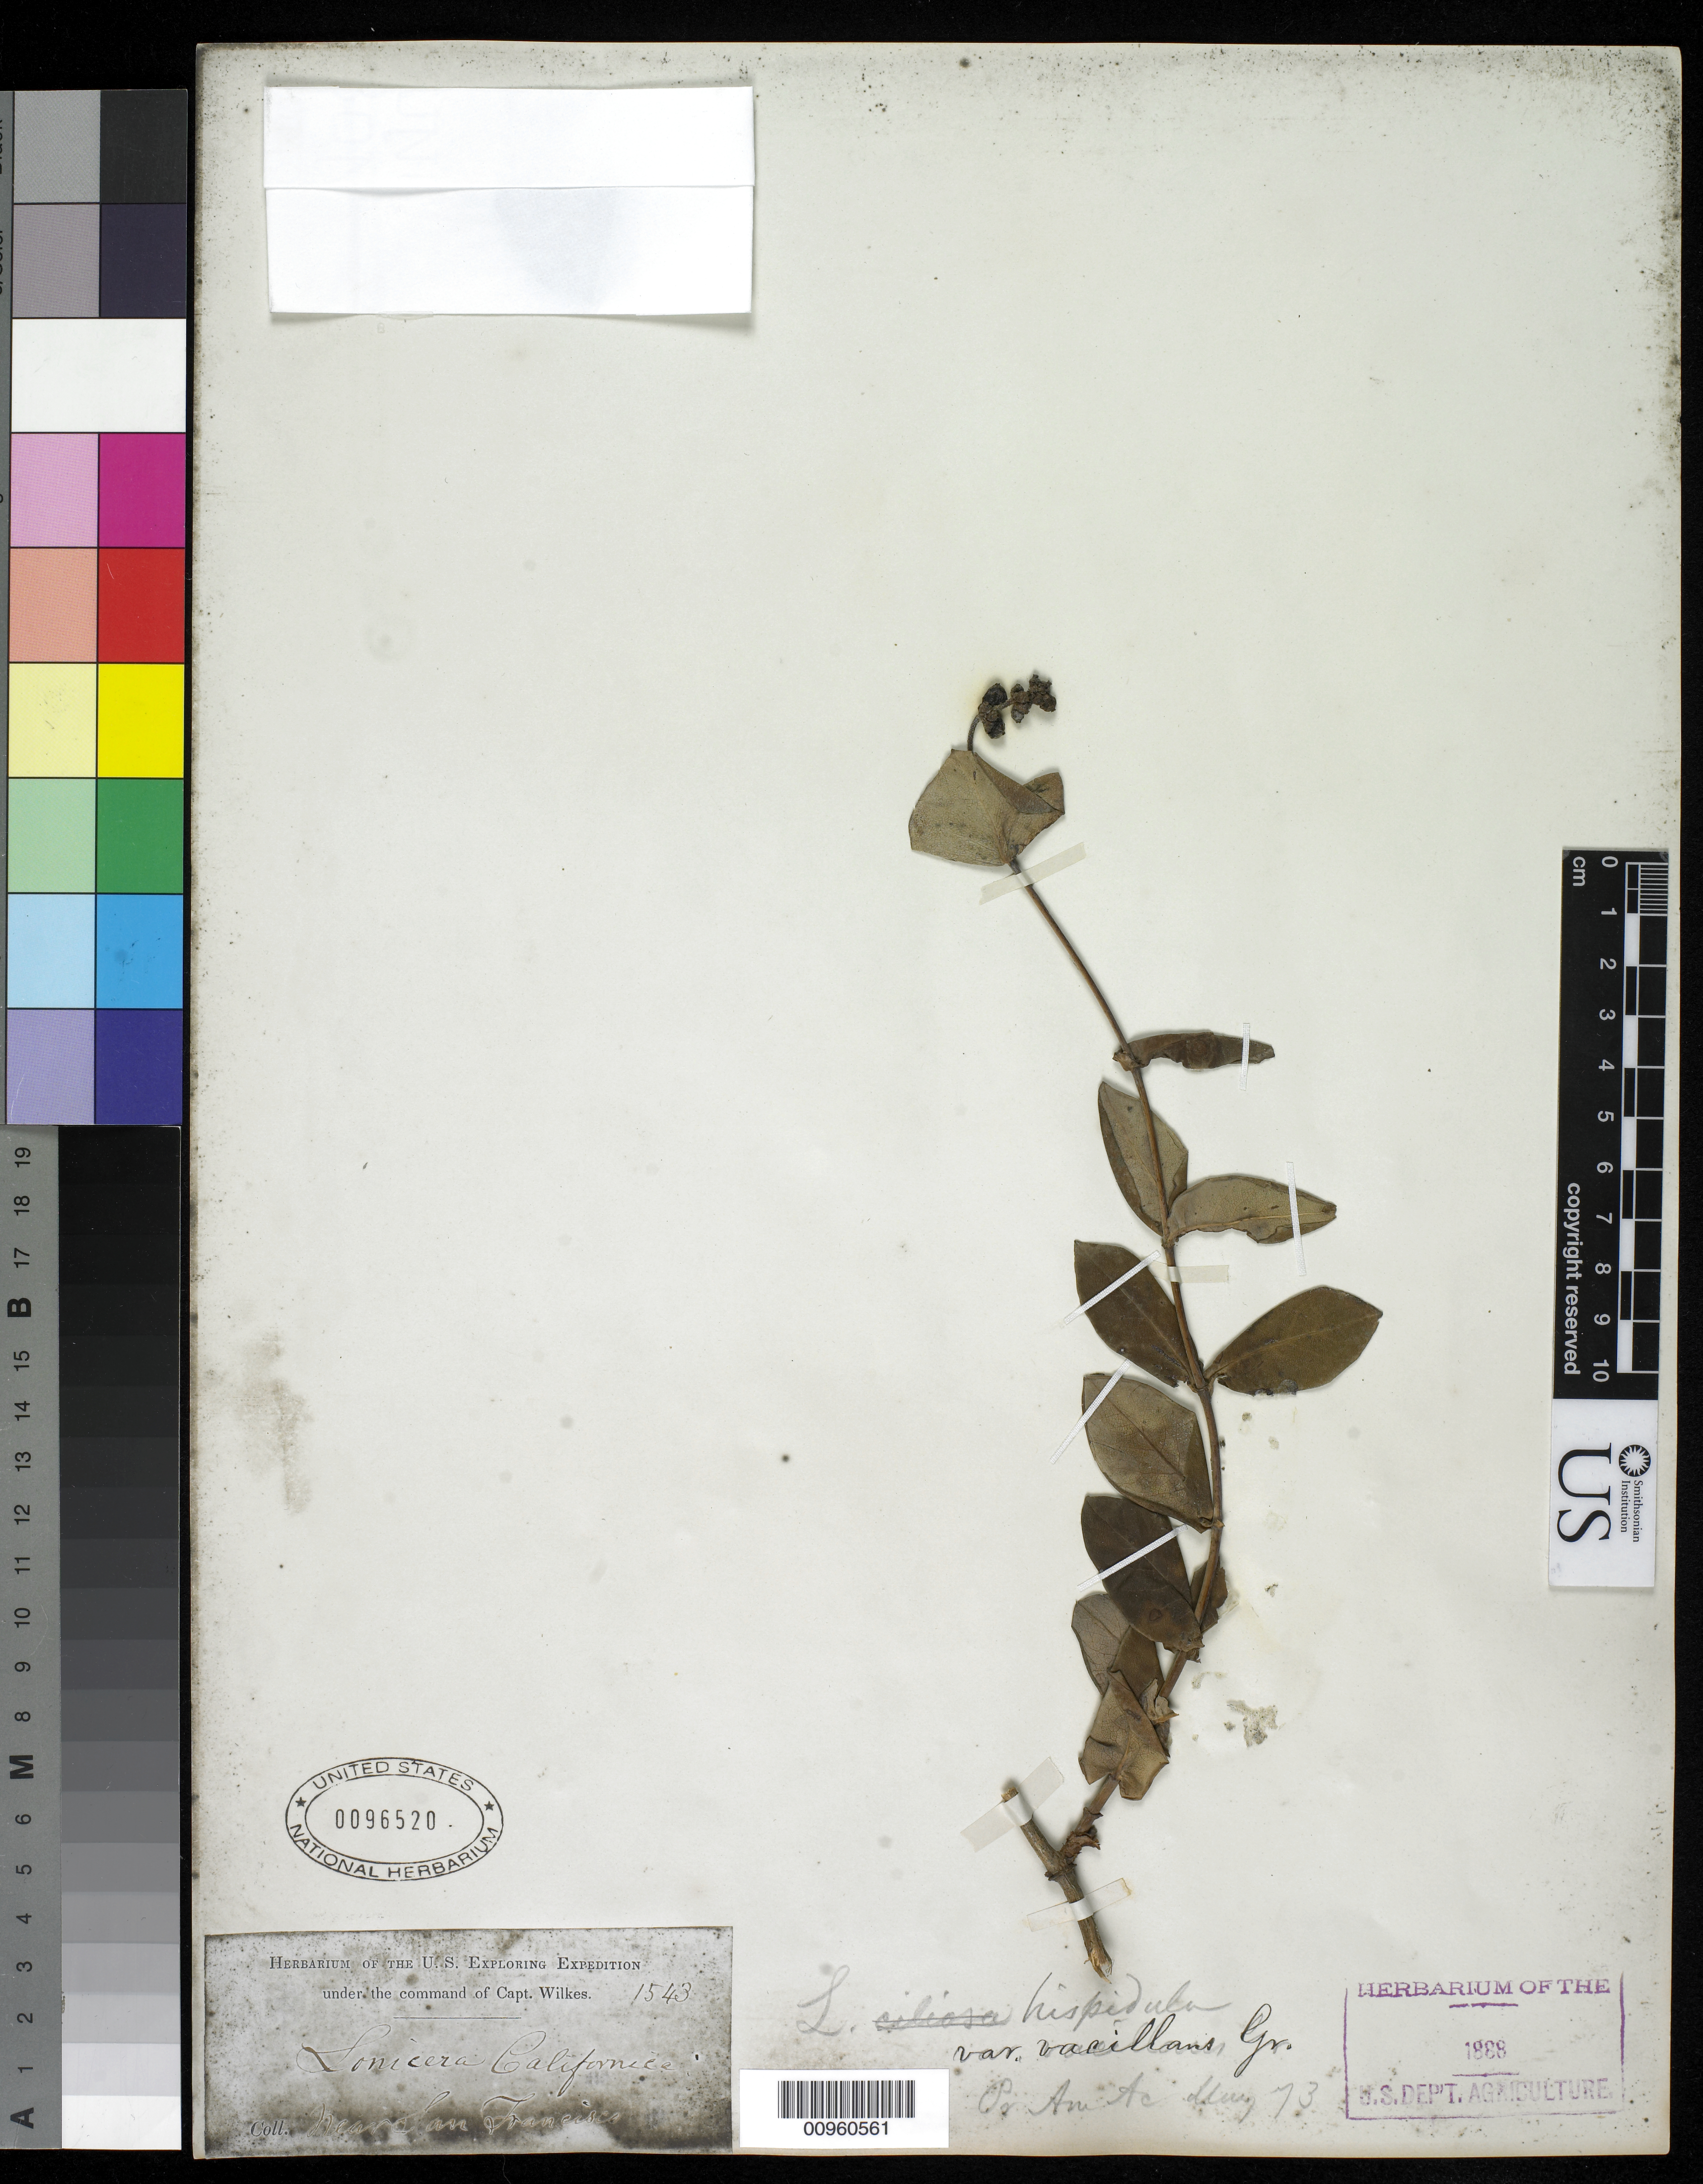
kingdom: Plantae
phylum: Tracheophyta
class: Magnoliopsida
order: Dipsacales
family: Caprifoliaceae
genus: Lonicera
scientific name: Lonicera hispidula var. californica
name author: Rehder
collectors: Wilkes Explor. Exped.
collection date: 1838/1842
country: United States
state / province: California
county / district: San Francisco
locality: near San Francisco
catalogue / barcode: US 96520